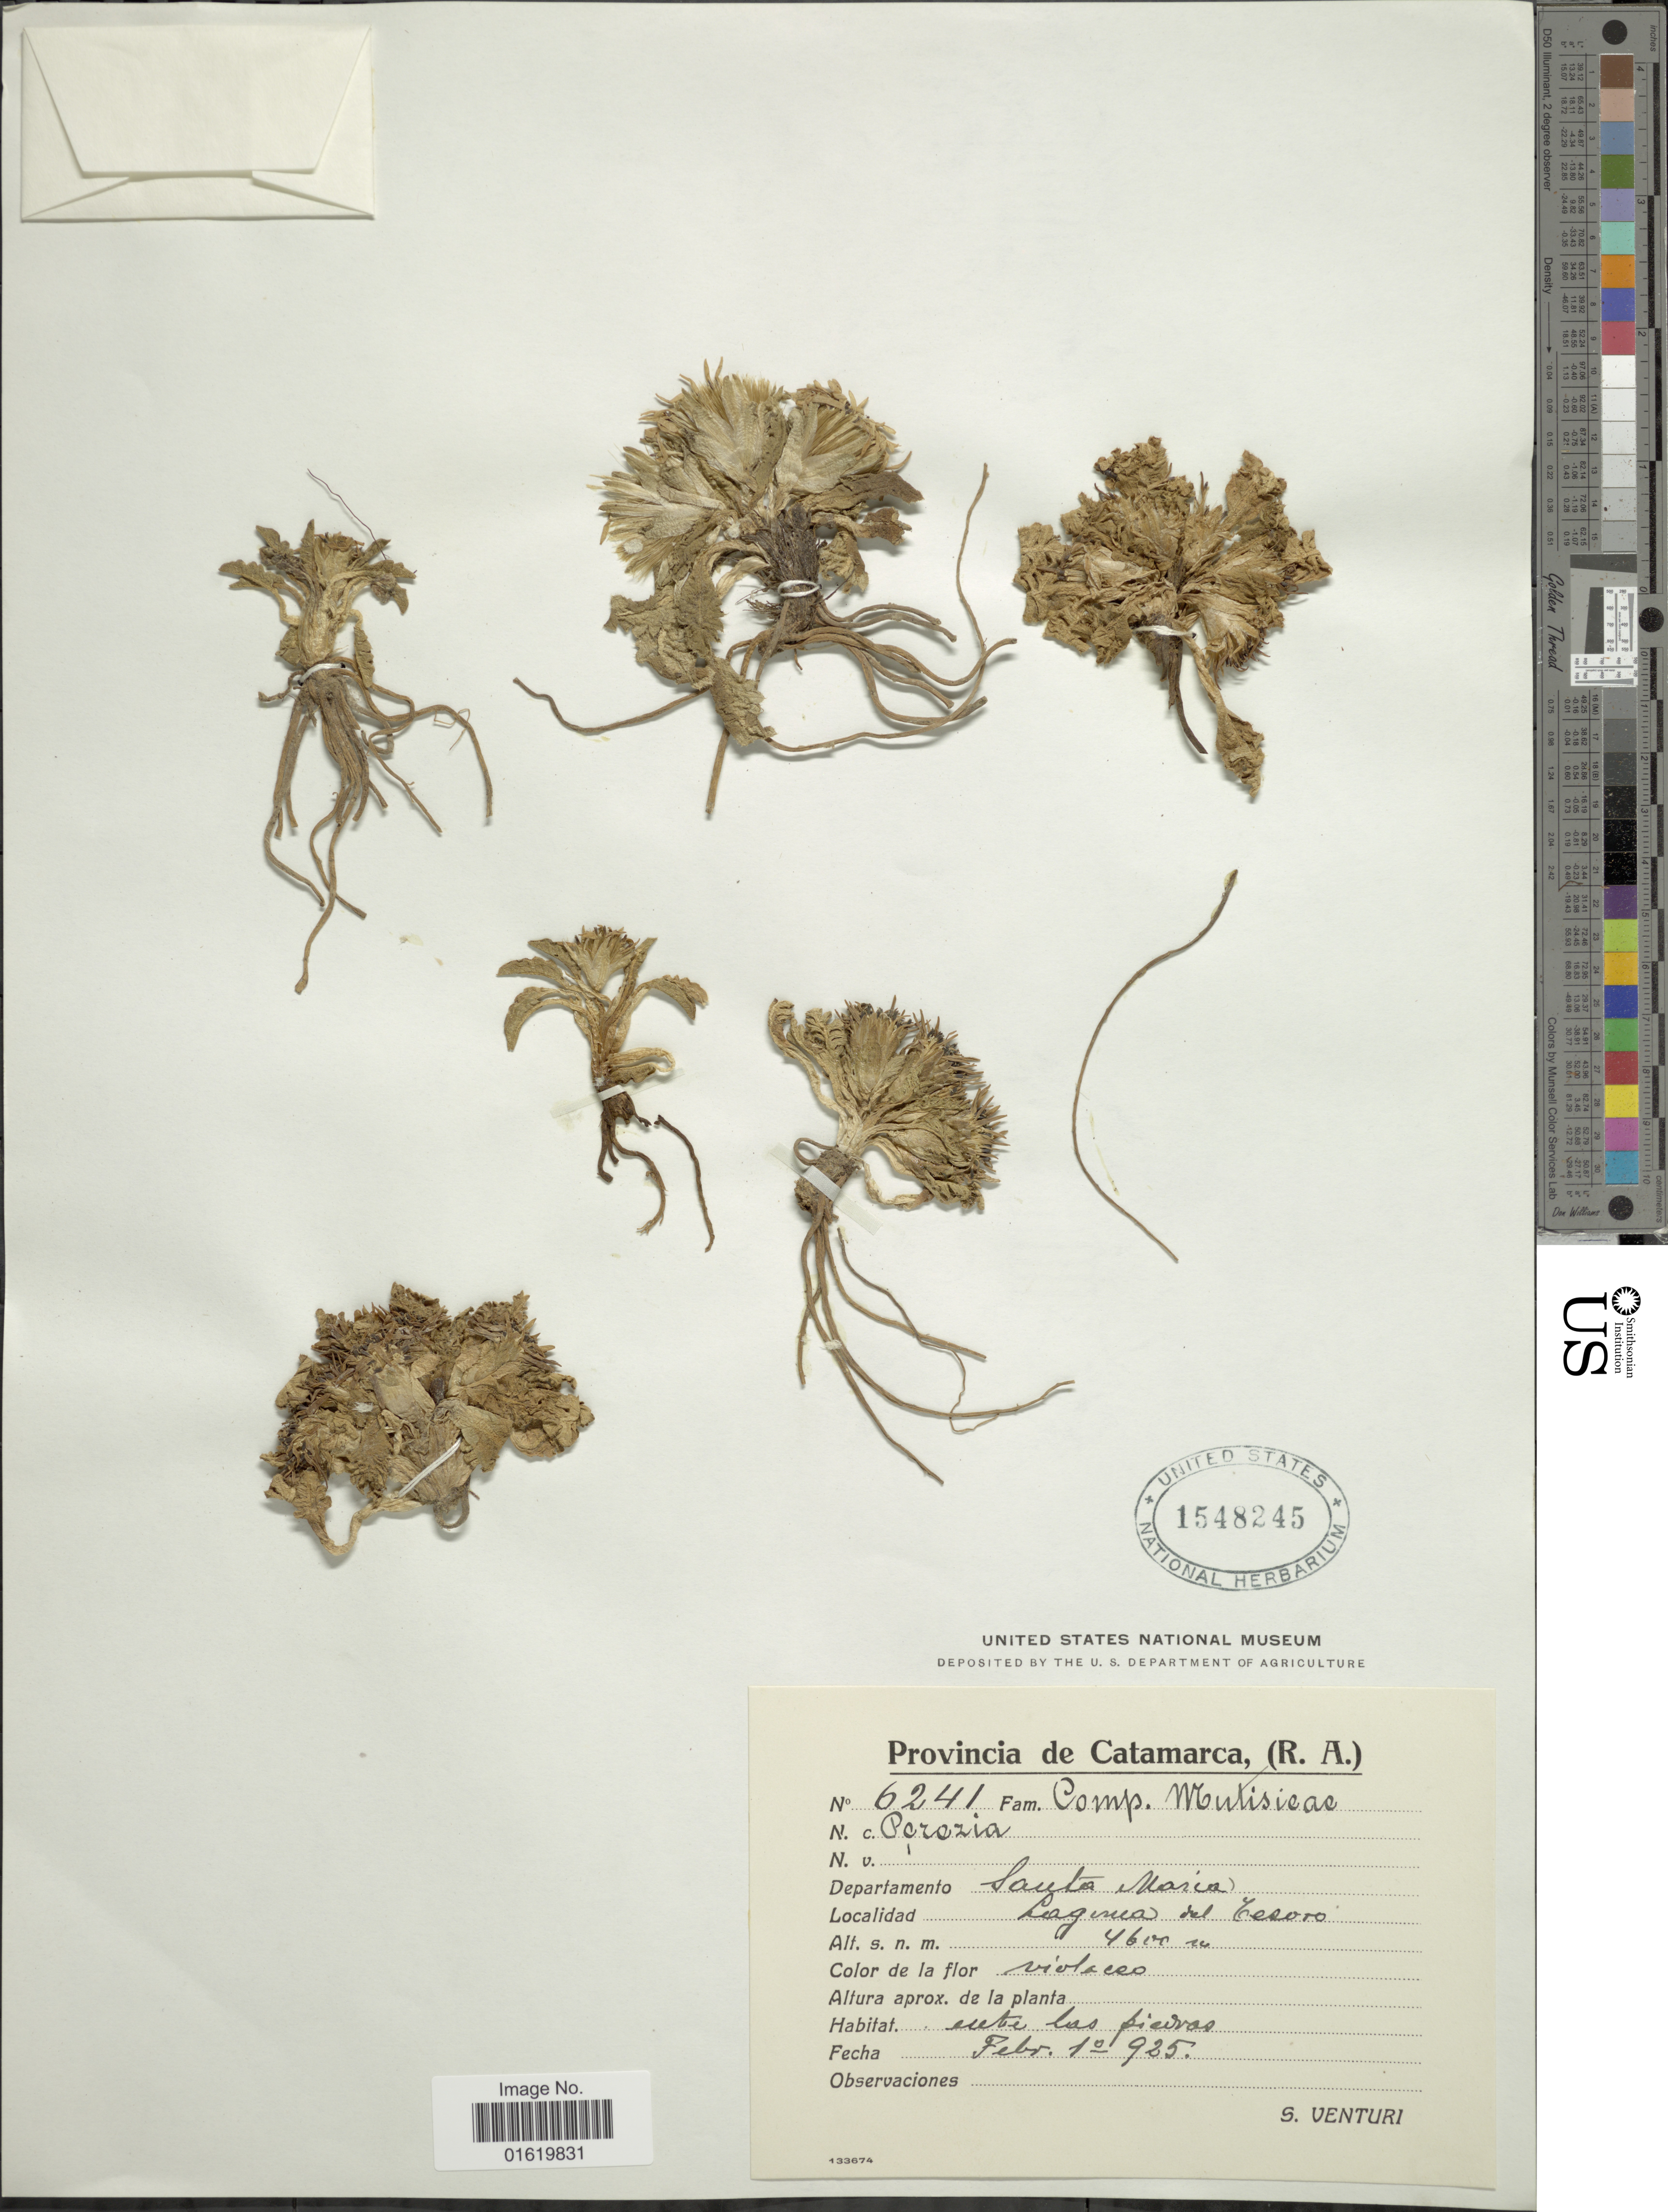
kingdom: Plantae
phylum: Tracheophyta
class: Magnoliopsida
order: Asterales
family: Asteraceae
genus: Perezia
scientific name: Perezia sp.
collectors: S. Venturi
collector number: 6241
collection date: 1935-02-01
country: Argentina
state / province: Catamarca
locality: Provincia de Catamarca, (R.a.). Departamento Santa Maria. Laguna del Tesoro.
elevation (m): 4600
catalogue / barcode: US 1548245